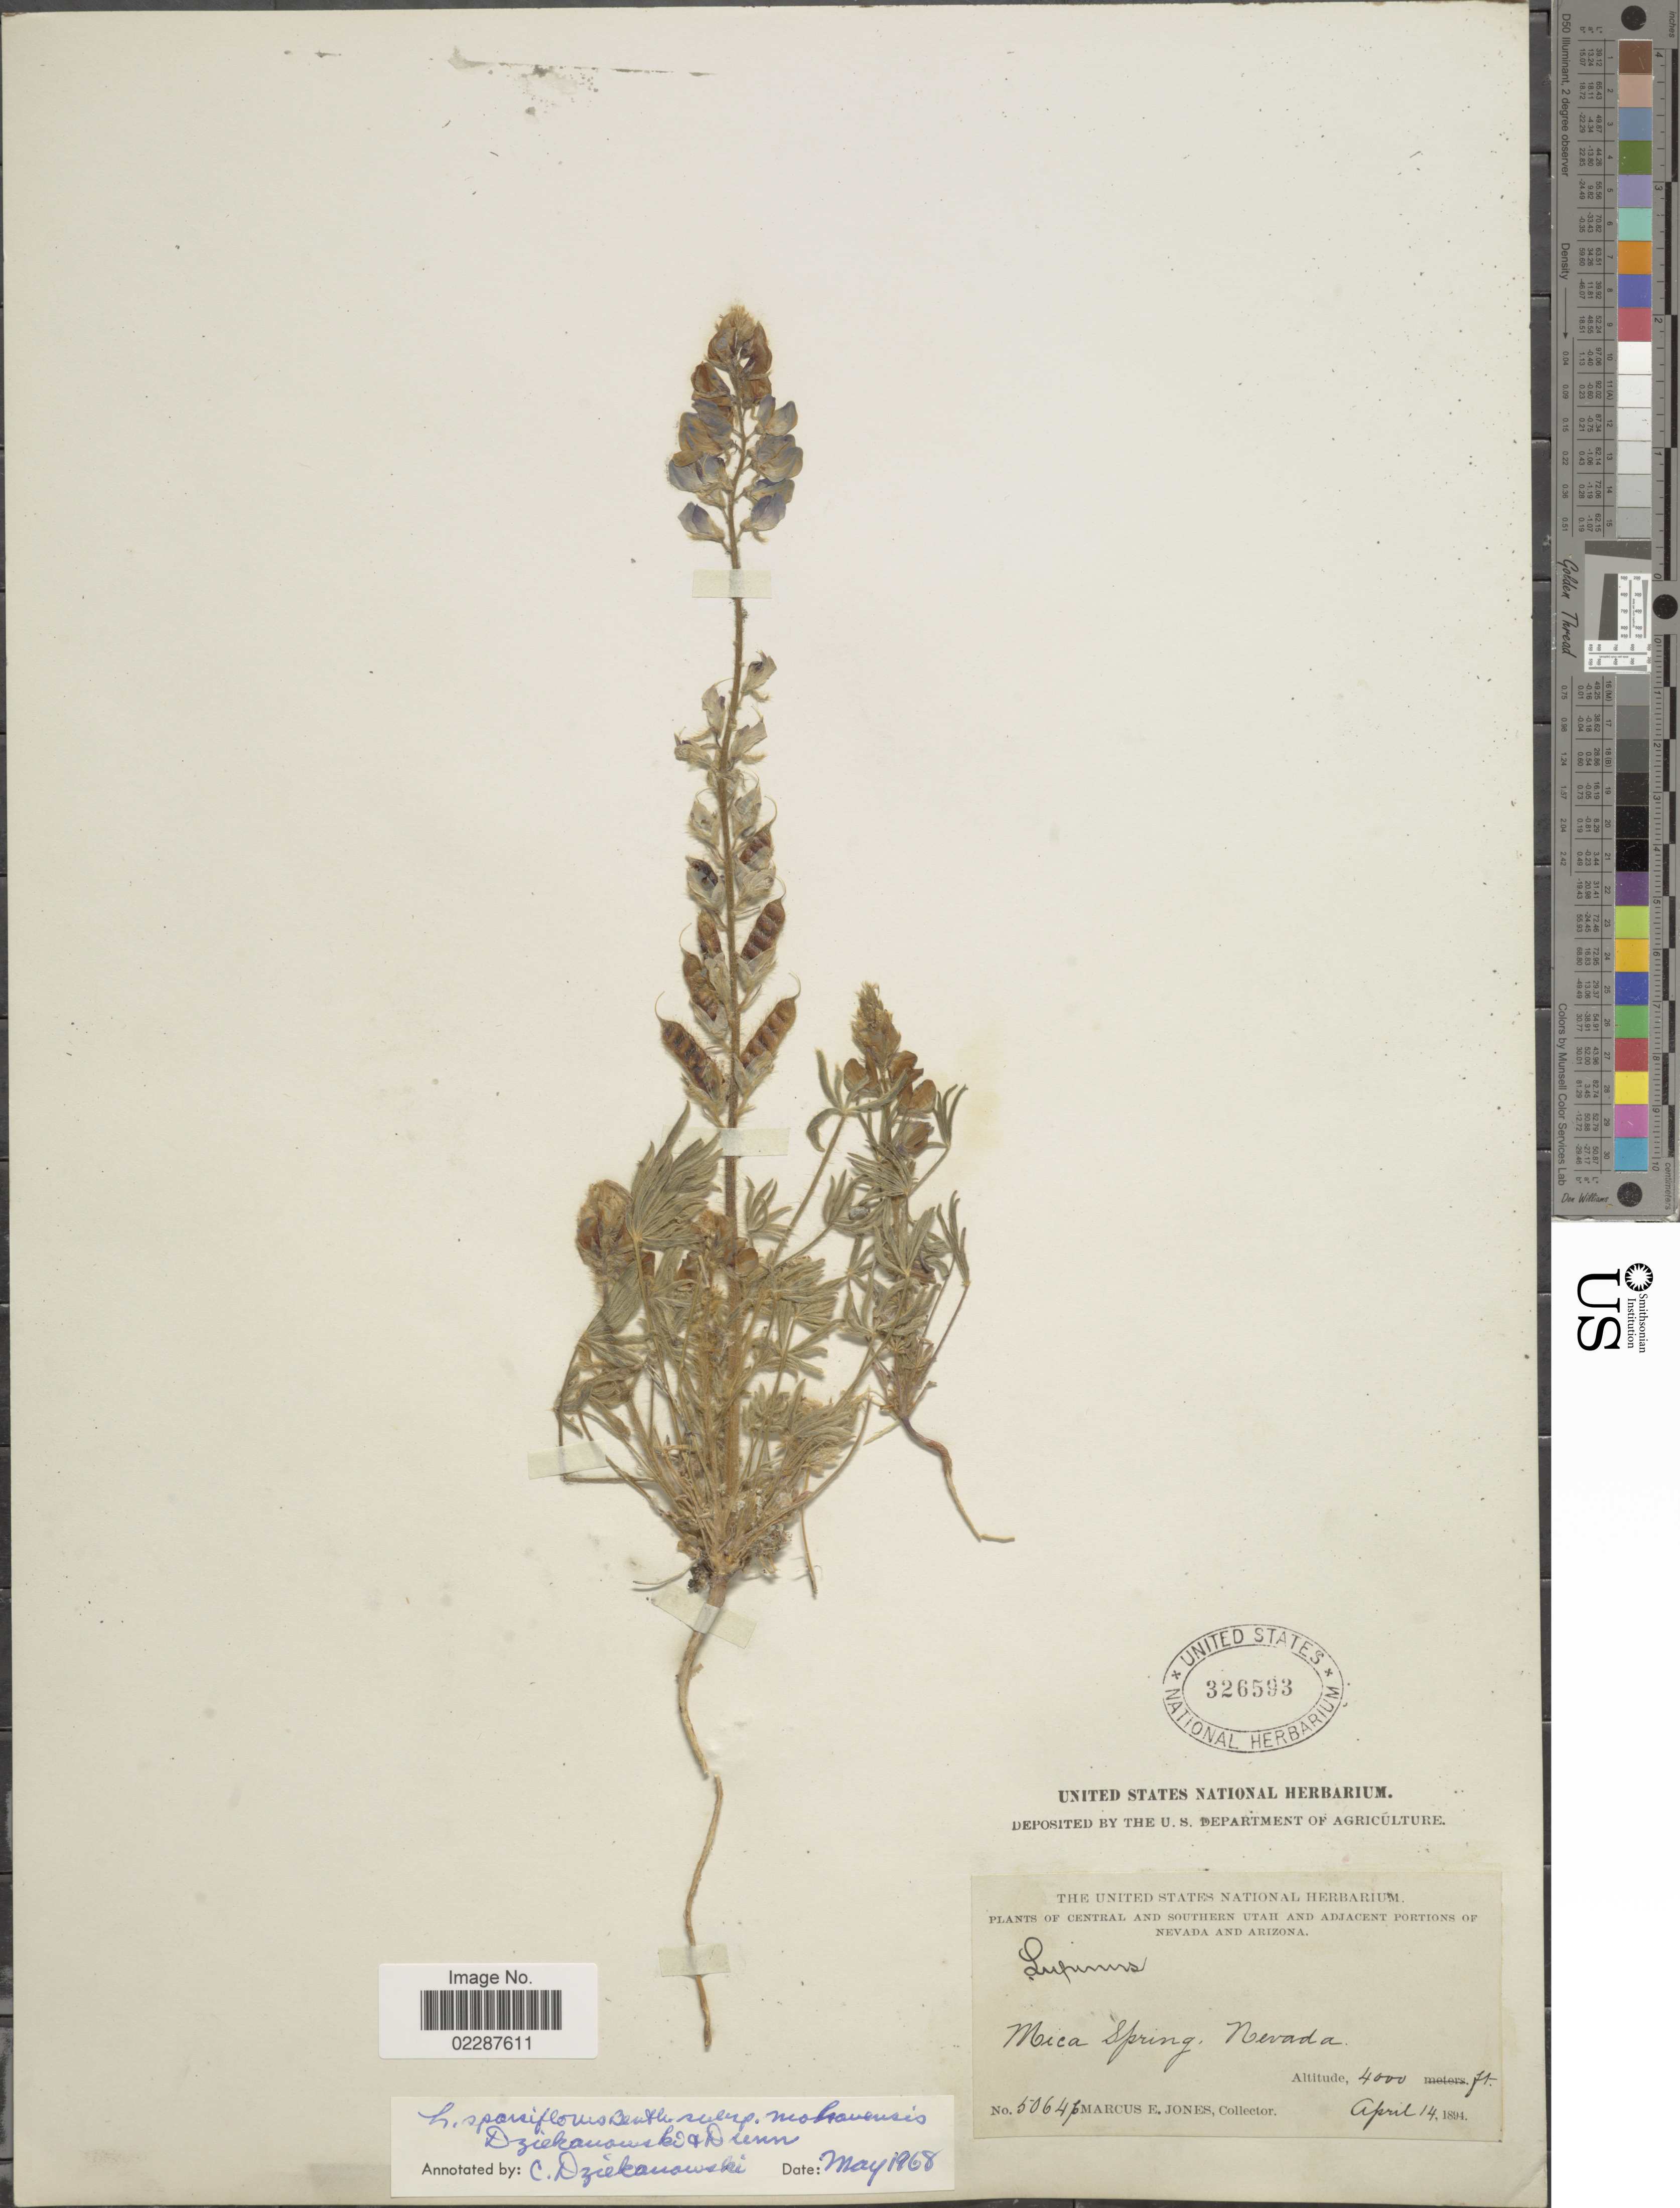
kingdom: Plantae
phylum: Tracheophyta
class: Magnoliopsida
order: Fabales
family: Fabaceae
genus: Lupinus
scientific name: Lupinus sparsiflorus subsp. mohavensis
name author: Dziekanowski & D.B. Dunn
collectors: M. E. Jones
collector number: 50647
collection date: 1894-04-14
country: United States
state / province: Nevada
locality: Central and Southern Utah and adjacent portions of Nevada and Arizona, Mica Spring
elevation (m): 1219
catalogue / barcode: US 326593